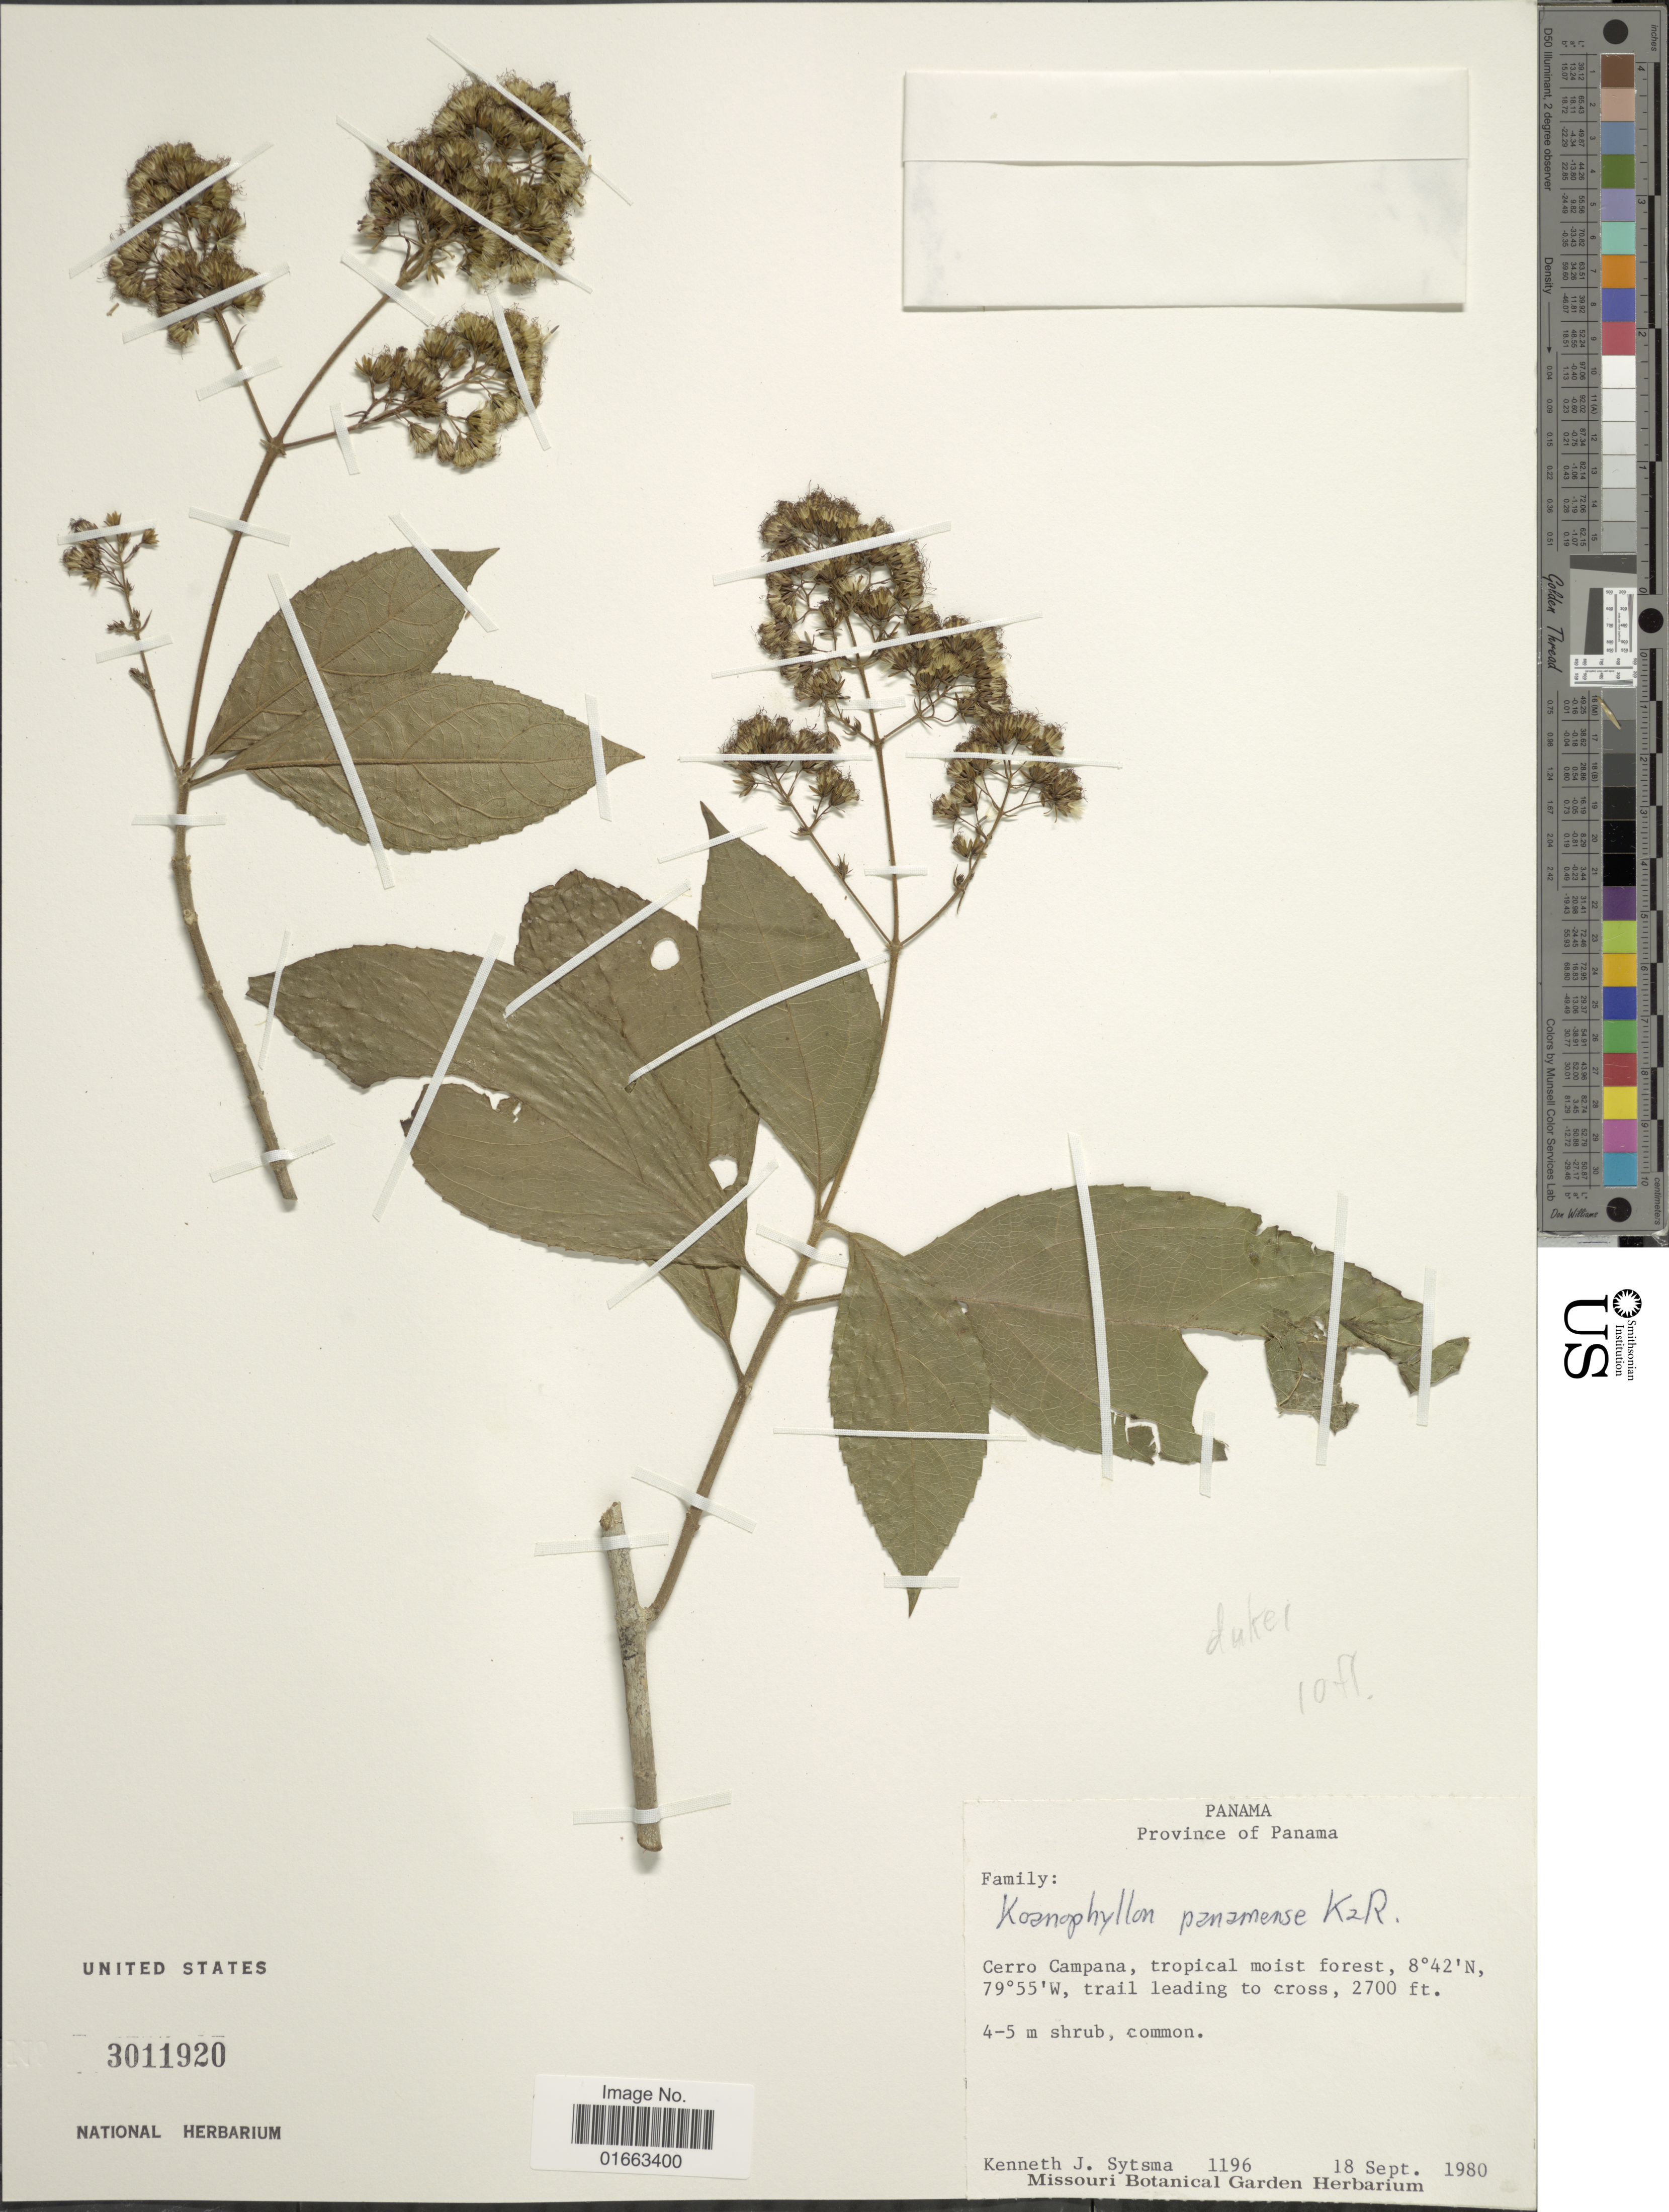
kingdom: Plantae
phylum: Tracheophyta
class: Magnoliopsida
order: Asterales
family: Asteraceae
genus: Koanophyllon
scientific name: Koanophyllon dukei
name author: R.M. King & H. Rob.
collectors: K. J. Sytsma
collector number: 1196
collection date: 1980-09-18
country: Panama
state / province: Panamá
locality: Cerro Campana, tropical moist forest, trail leading to cross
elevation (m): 823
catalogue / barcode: US 3011920